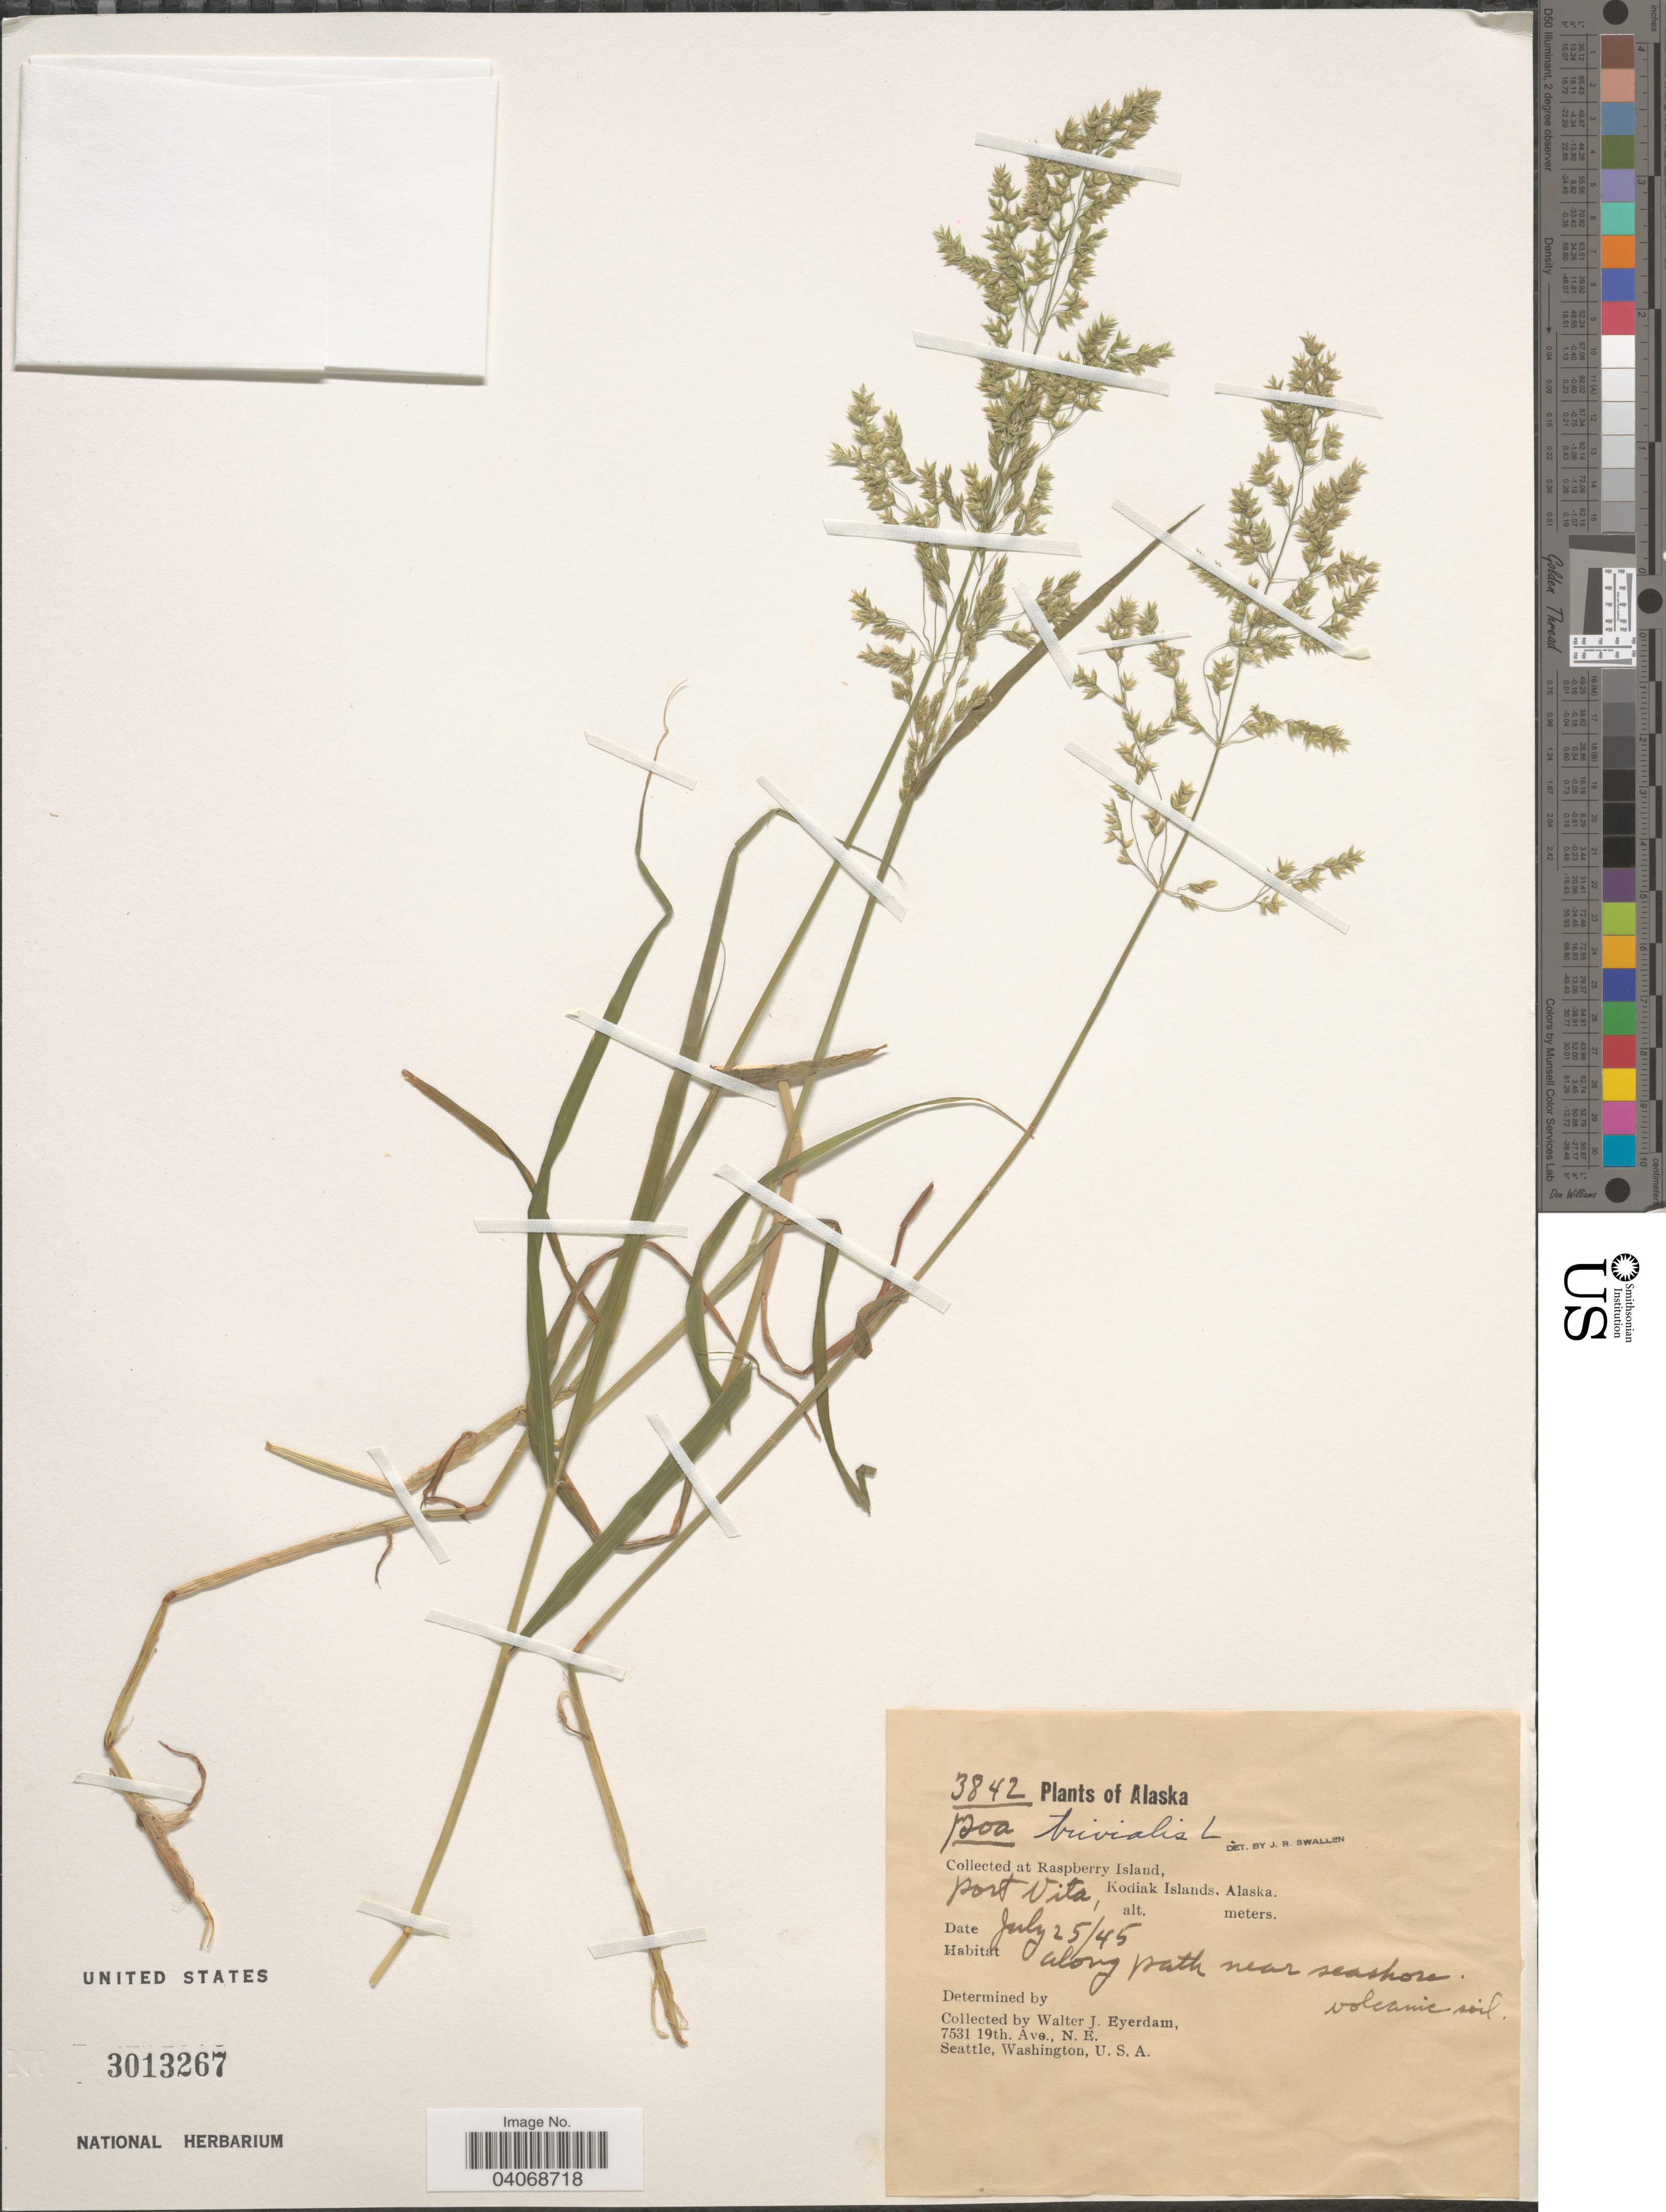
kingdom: Plantae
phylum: Tracheophyta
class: Liliopsida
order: Poales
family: Poaceae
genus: Poa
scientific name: Poa trivialis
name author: L.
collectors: W. J. Eyerdam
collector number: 3842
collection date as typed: Transcribed d/m/y: 25/7/45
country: United States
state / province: Alaska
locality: At Raspberry Island, Port Vita, Kodiak Islands. Along path near seashore. volcanic soil.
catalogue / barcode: US 3013267